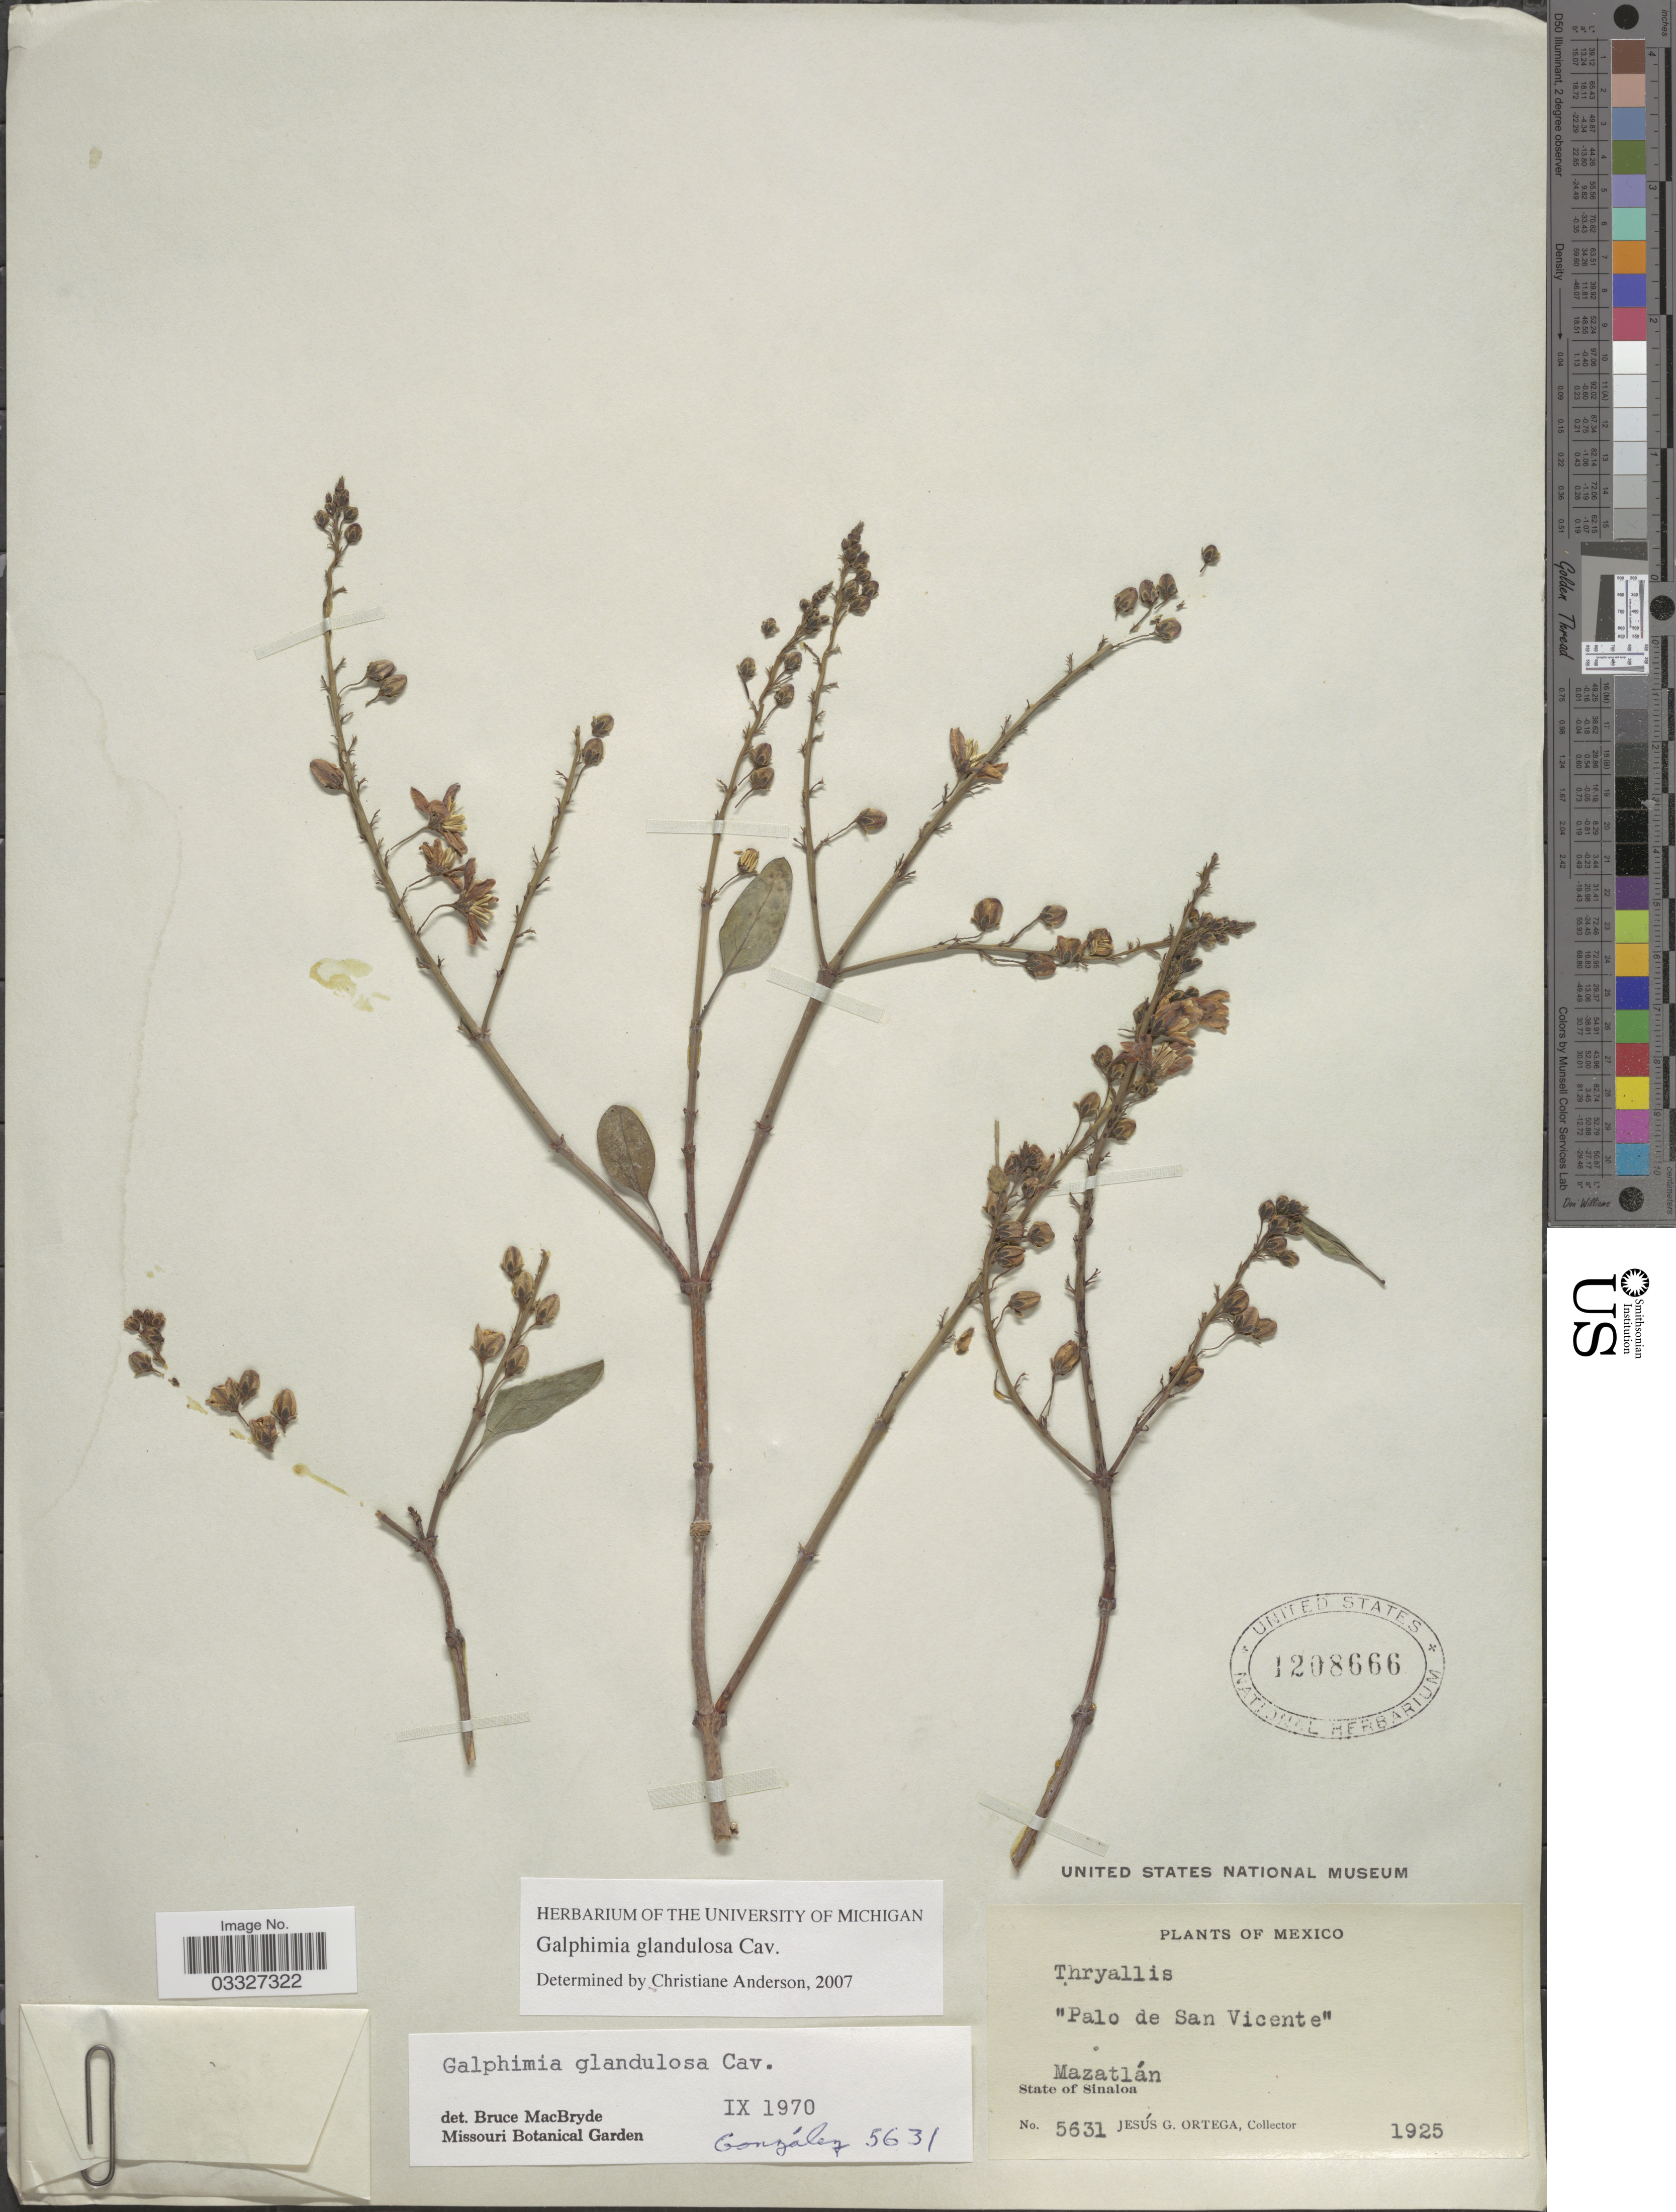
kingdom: Plantae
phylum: Tracheophyta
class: Magnoliopsida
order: Malpighiales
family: Malpighiaceae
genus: Galphimia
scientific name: Galphimia glandulosa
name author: Cav.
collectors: J. Ortega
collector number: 5631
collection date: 1925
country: Mexico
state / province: Sinaloa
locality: Mazatlán.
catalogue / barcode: US 1208666